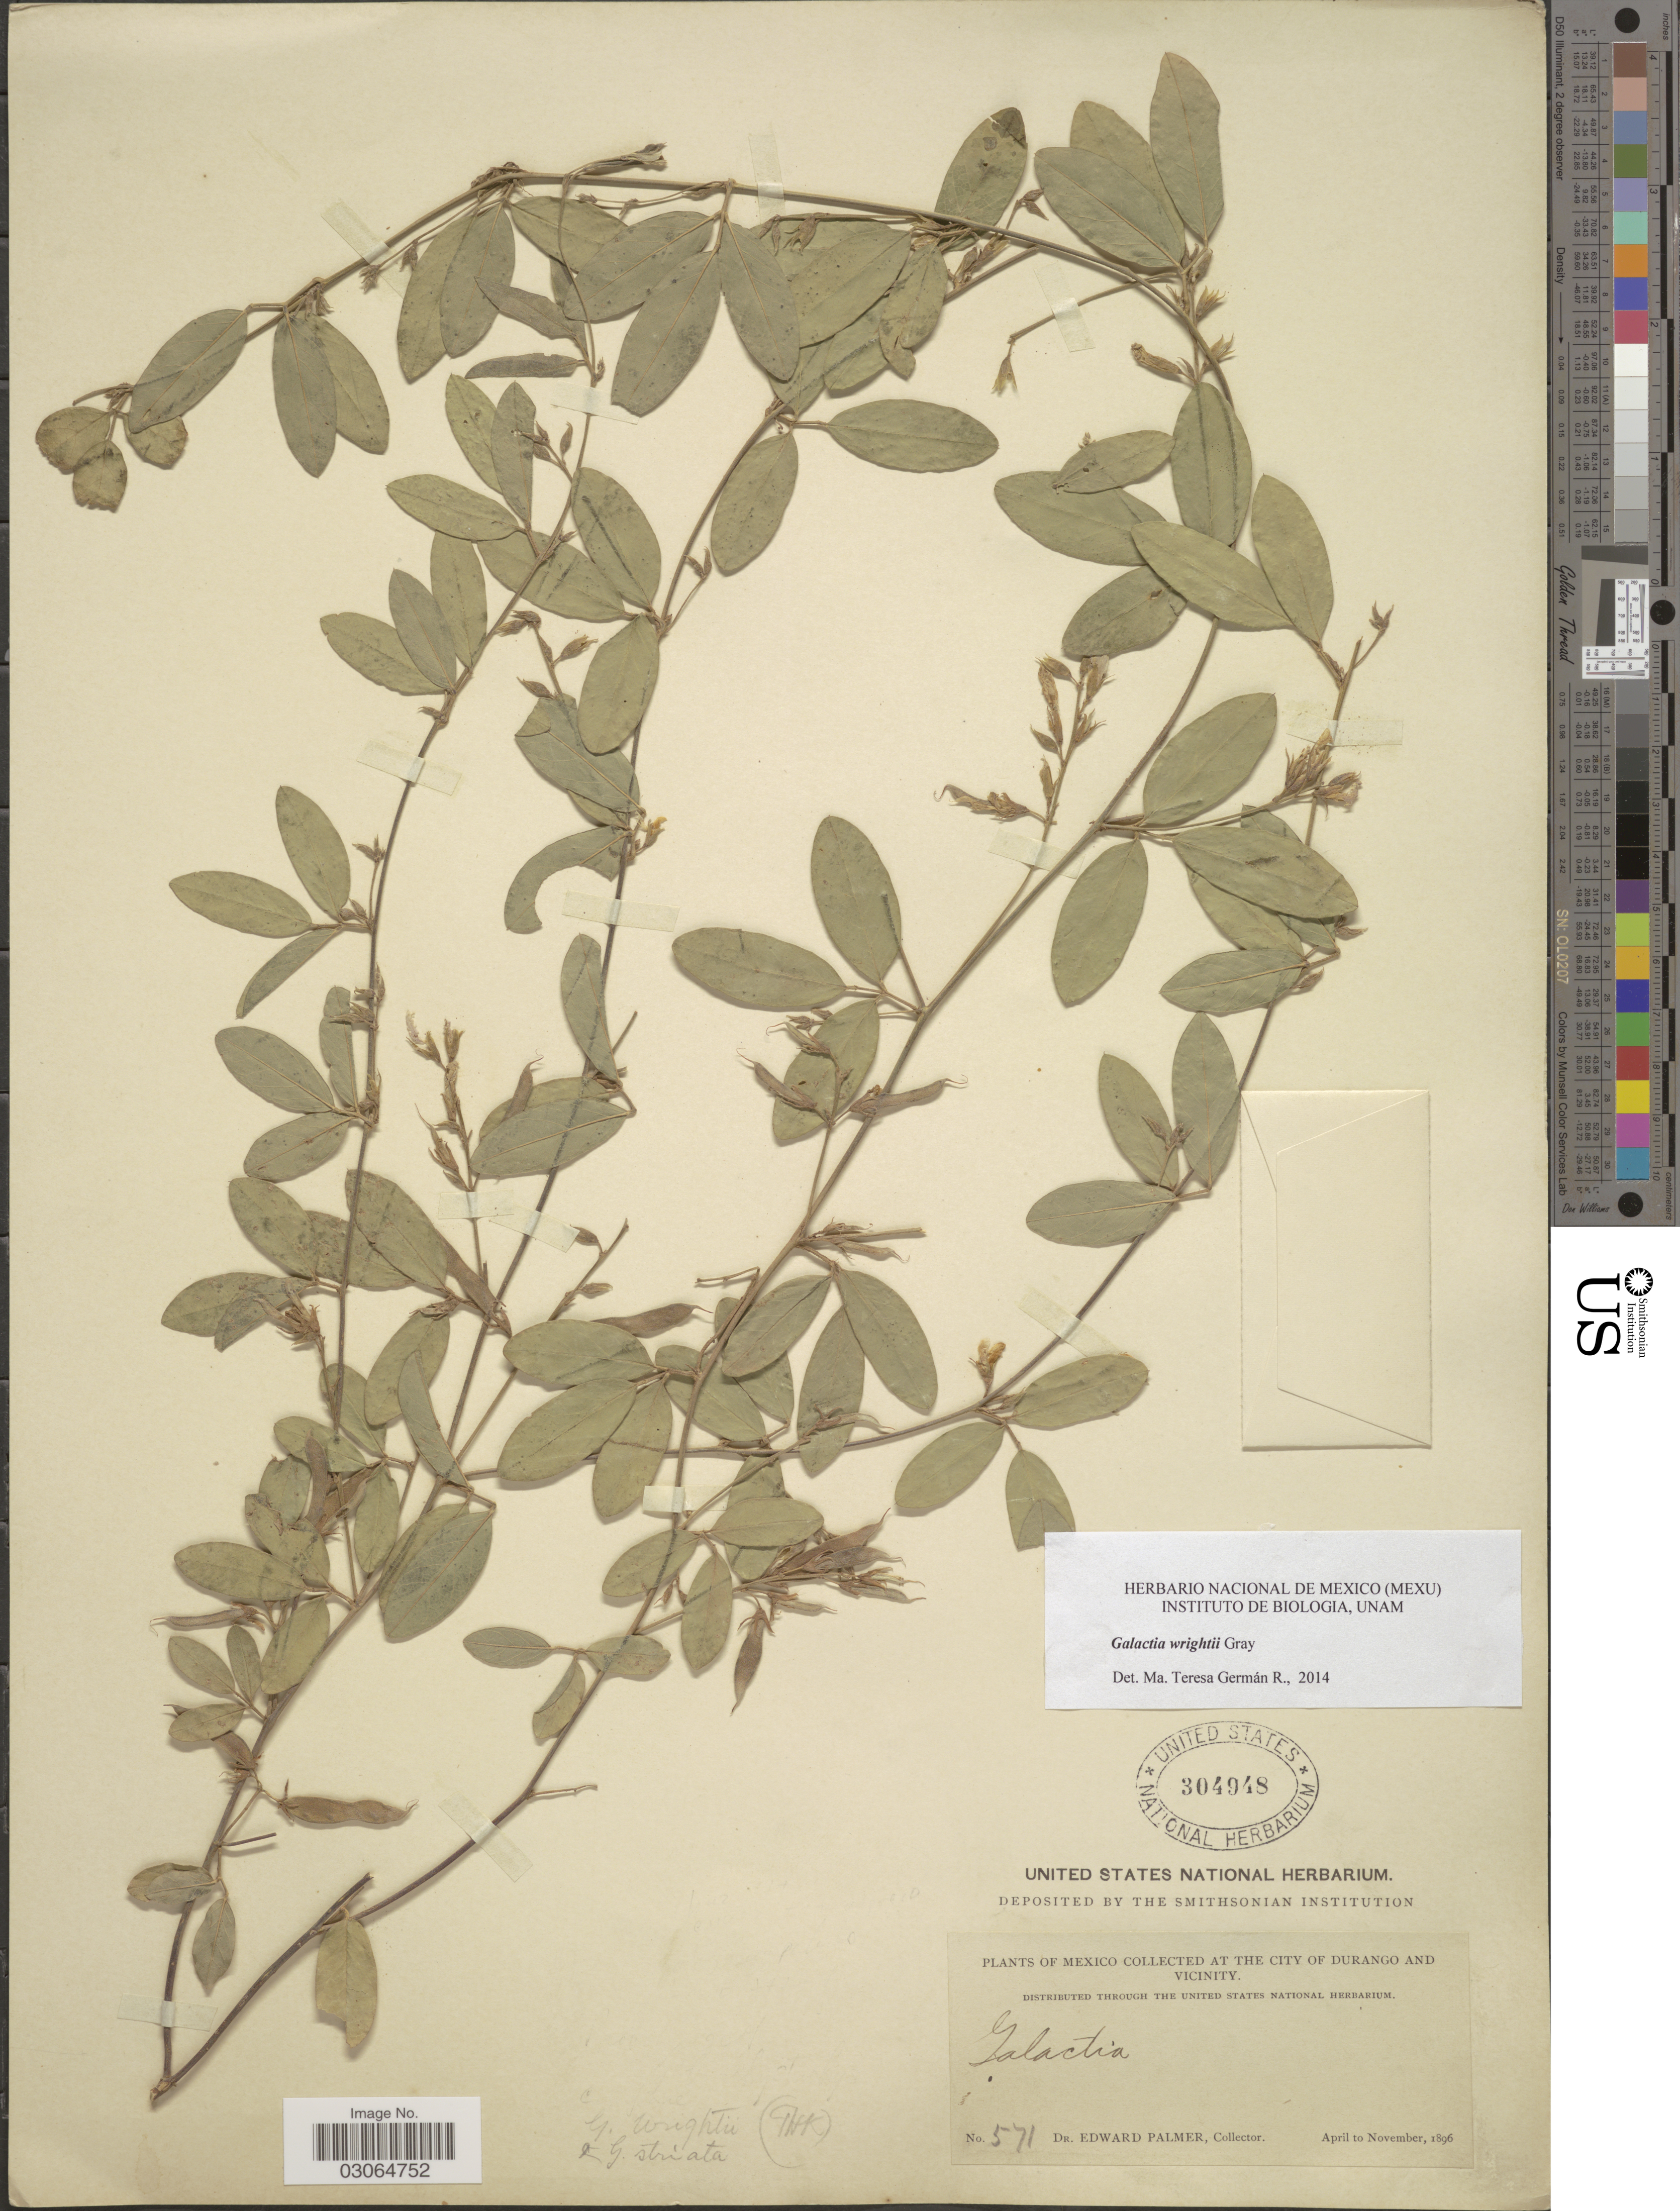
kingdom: Plantae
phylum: Tracheophyta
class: Magnoliopsida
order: Fabales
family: Fabaceae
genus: Galactia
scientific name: Galactia wrightii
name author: A. Gray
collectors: E. Palmer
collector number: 571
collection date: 1896-04/1896-11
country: Mexico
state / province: Durango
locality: At the city of Durango and vicinity.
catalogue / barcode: US 304948